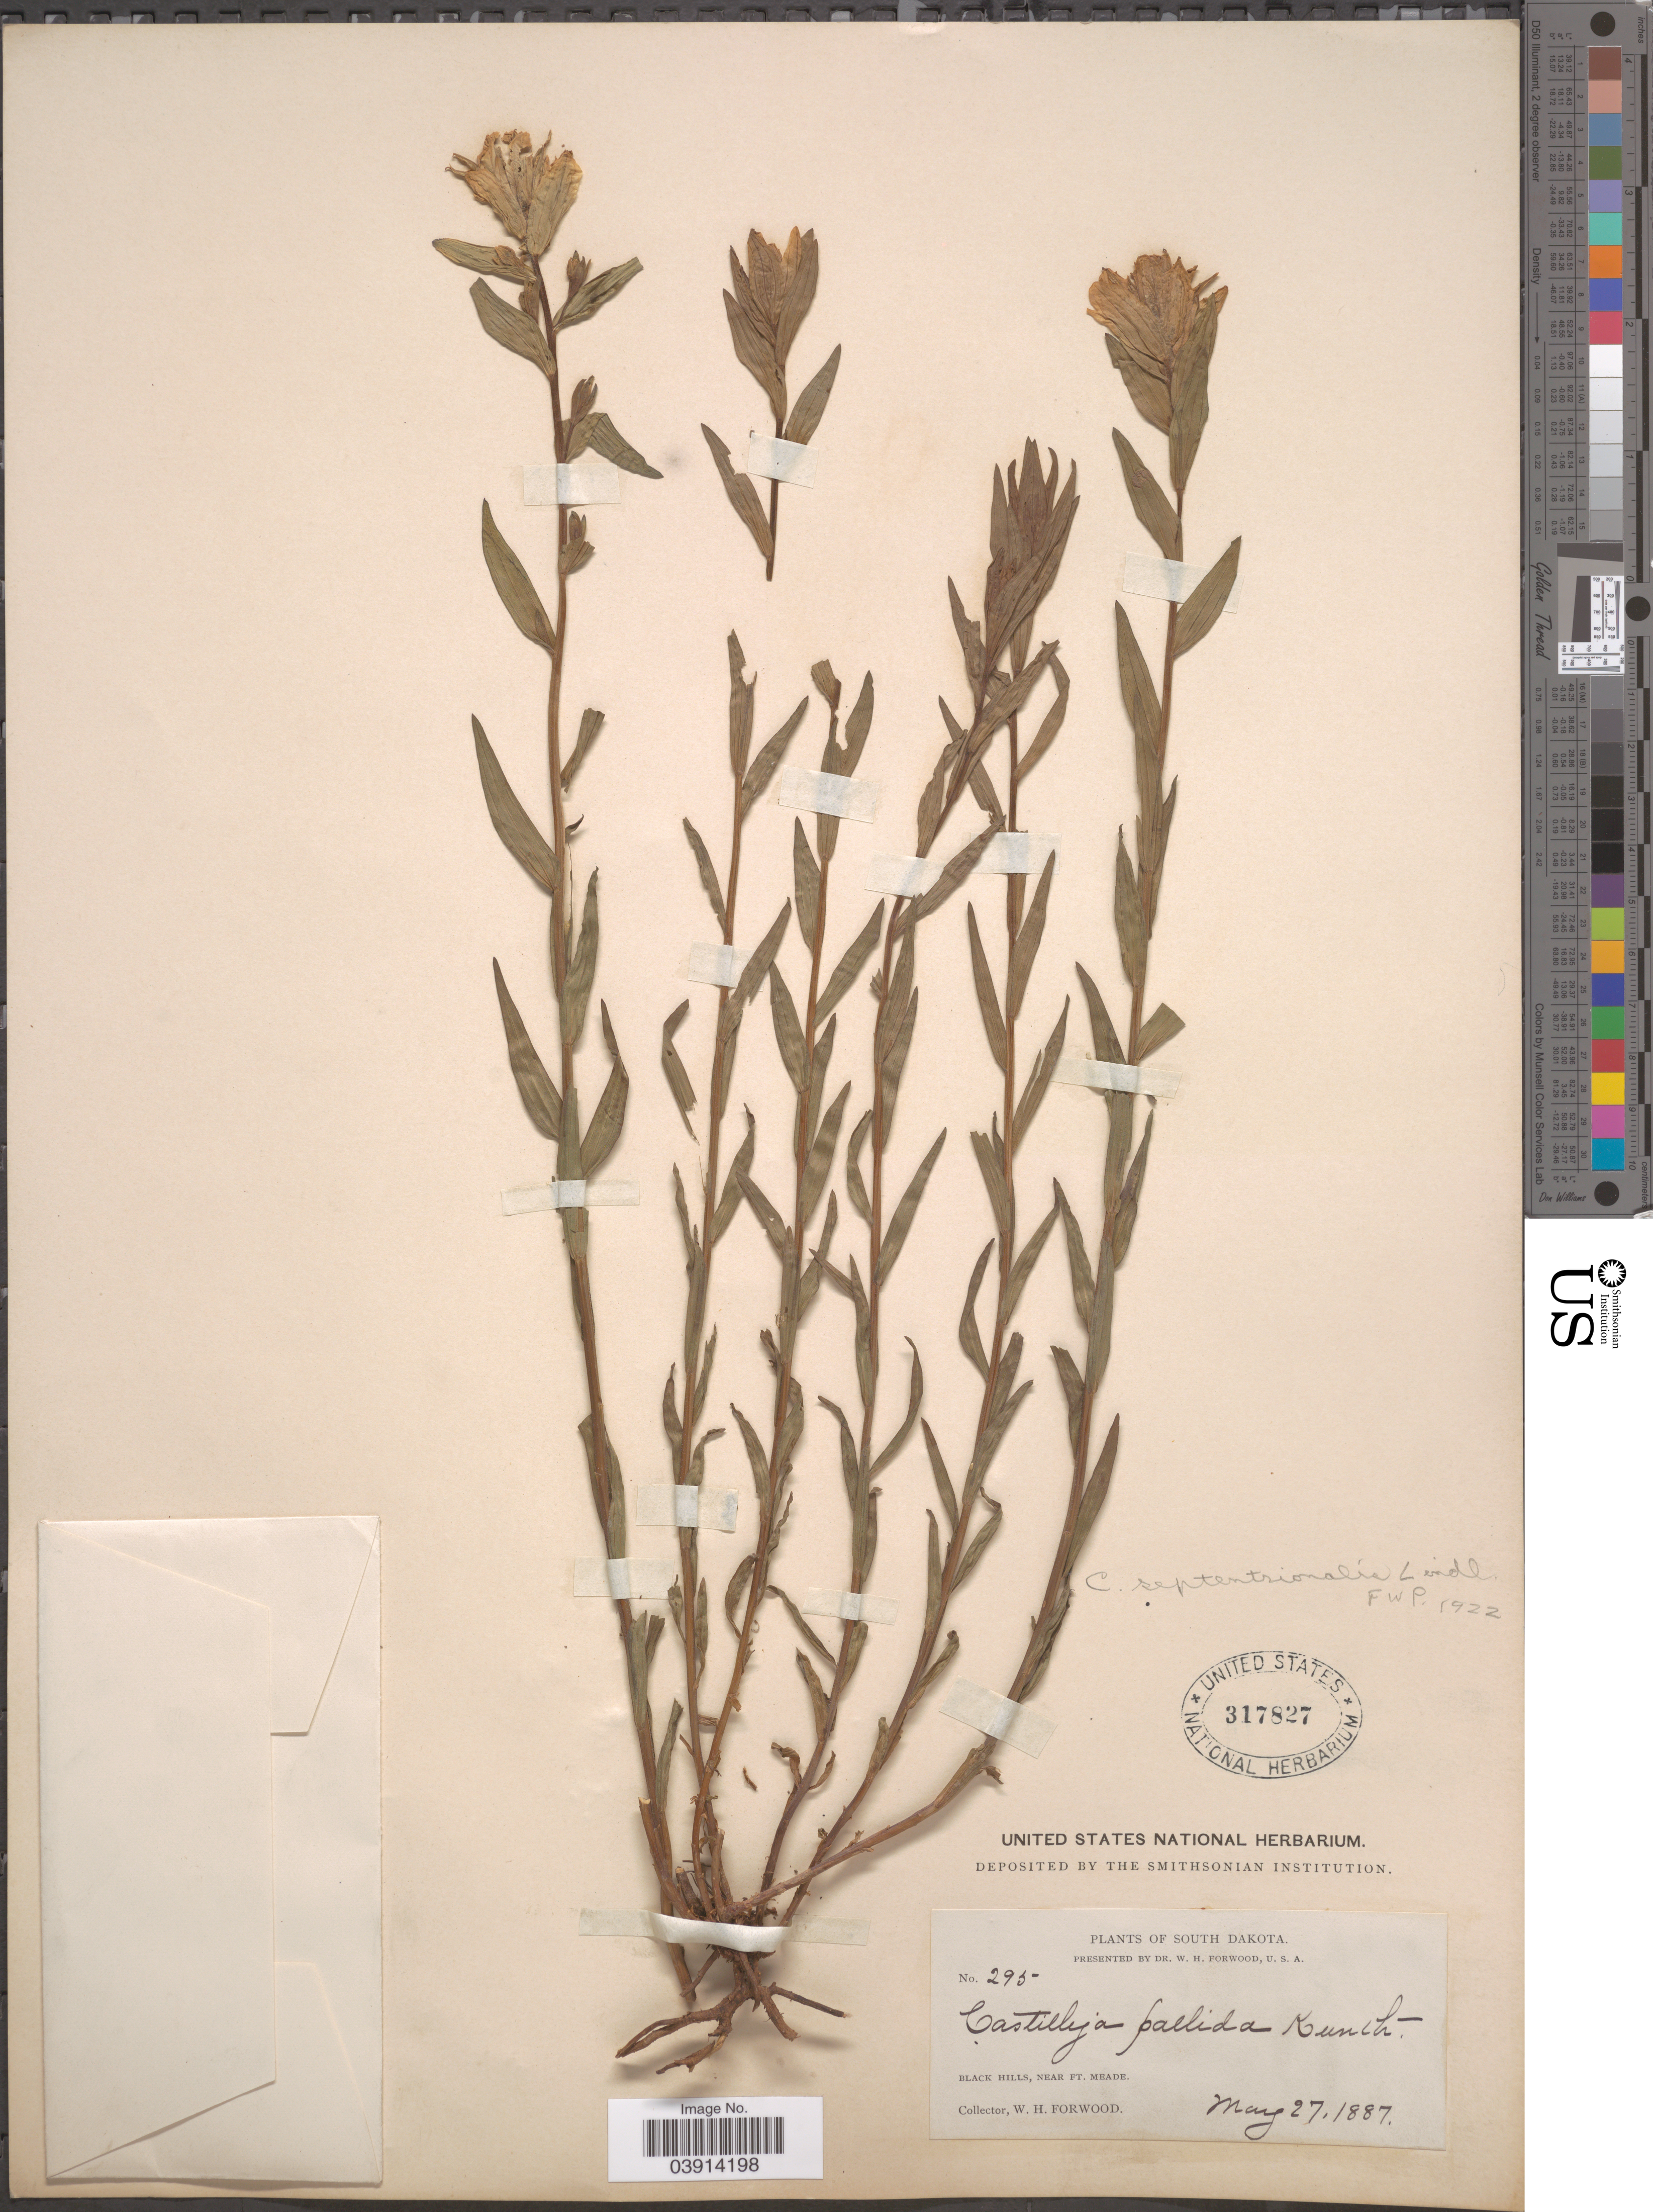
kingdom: Plantae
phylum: Tracheophyta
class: Magnoliopsida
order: Lamiales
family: Orobanchaceae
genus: Castilleja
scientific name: Castilleja septentrionalis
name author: Lindl.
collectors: W. Forwood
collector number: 295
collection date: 1887-05-27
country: United States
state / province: South Dakota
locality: Black Hills, near Ft. Meade.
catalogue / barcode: US 317827